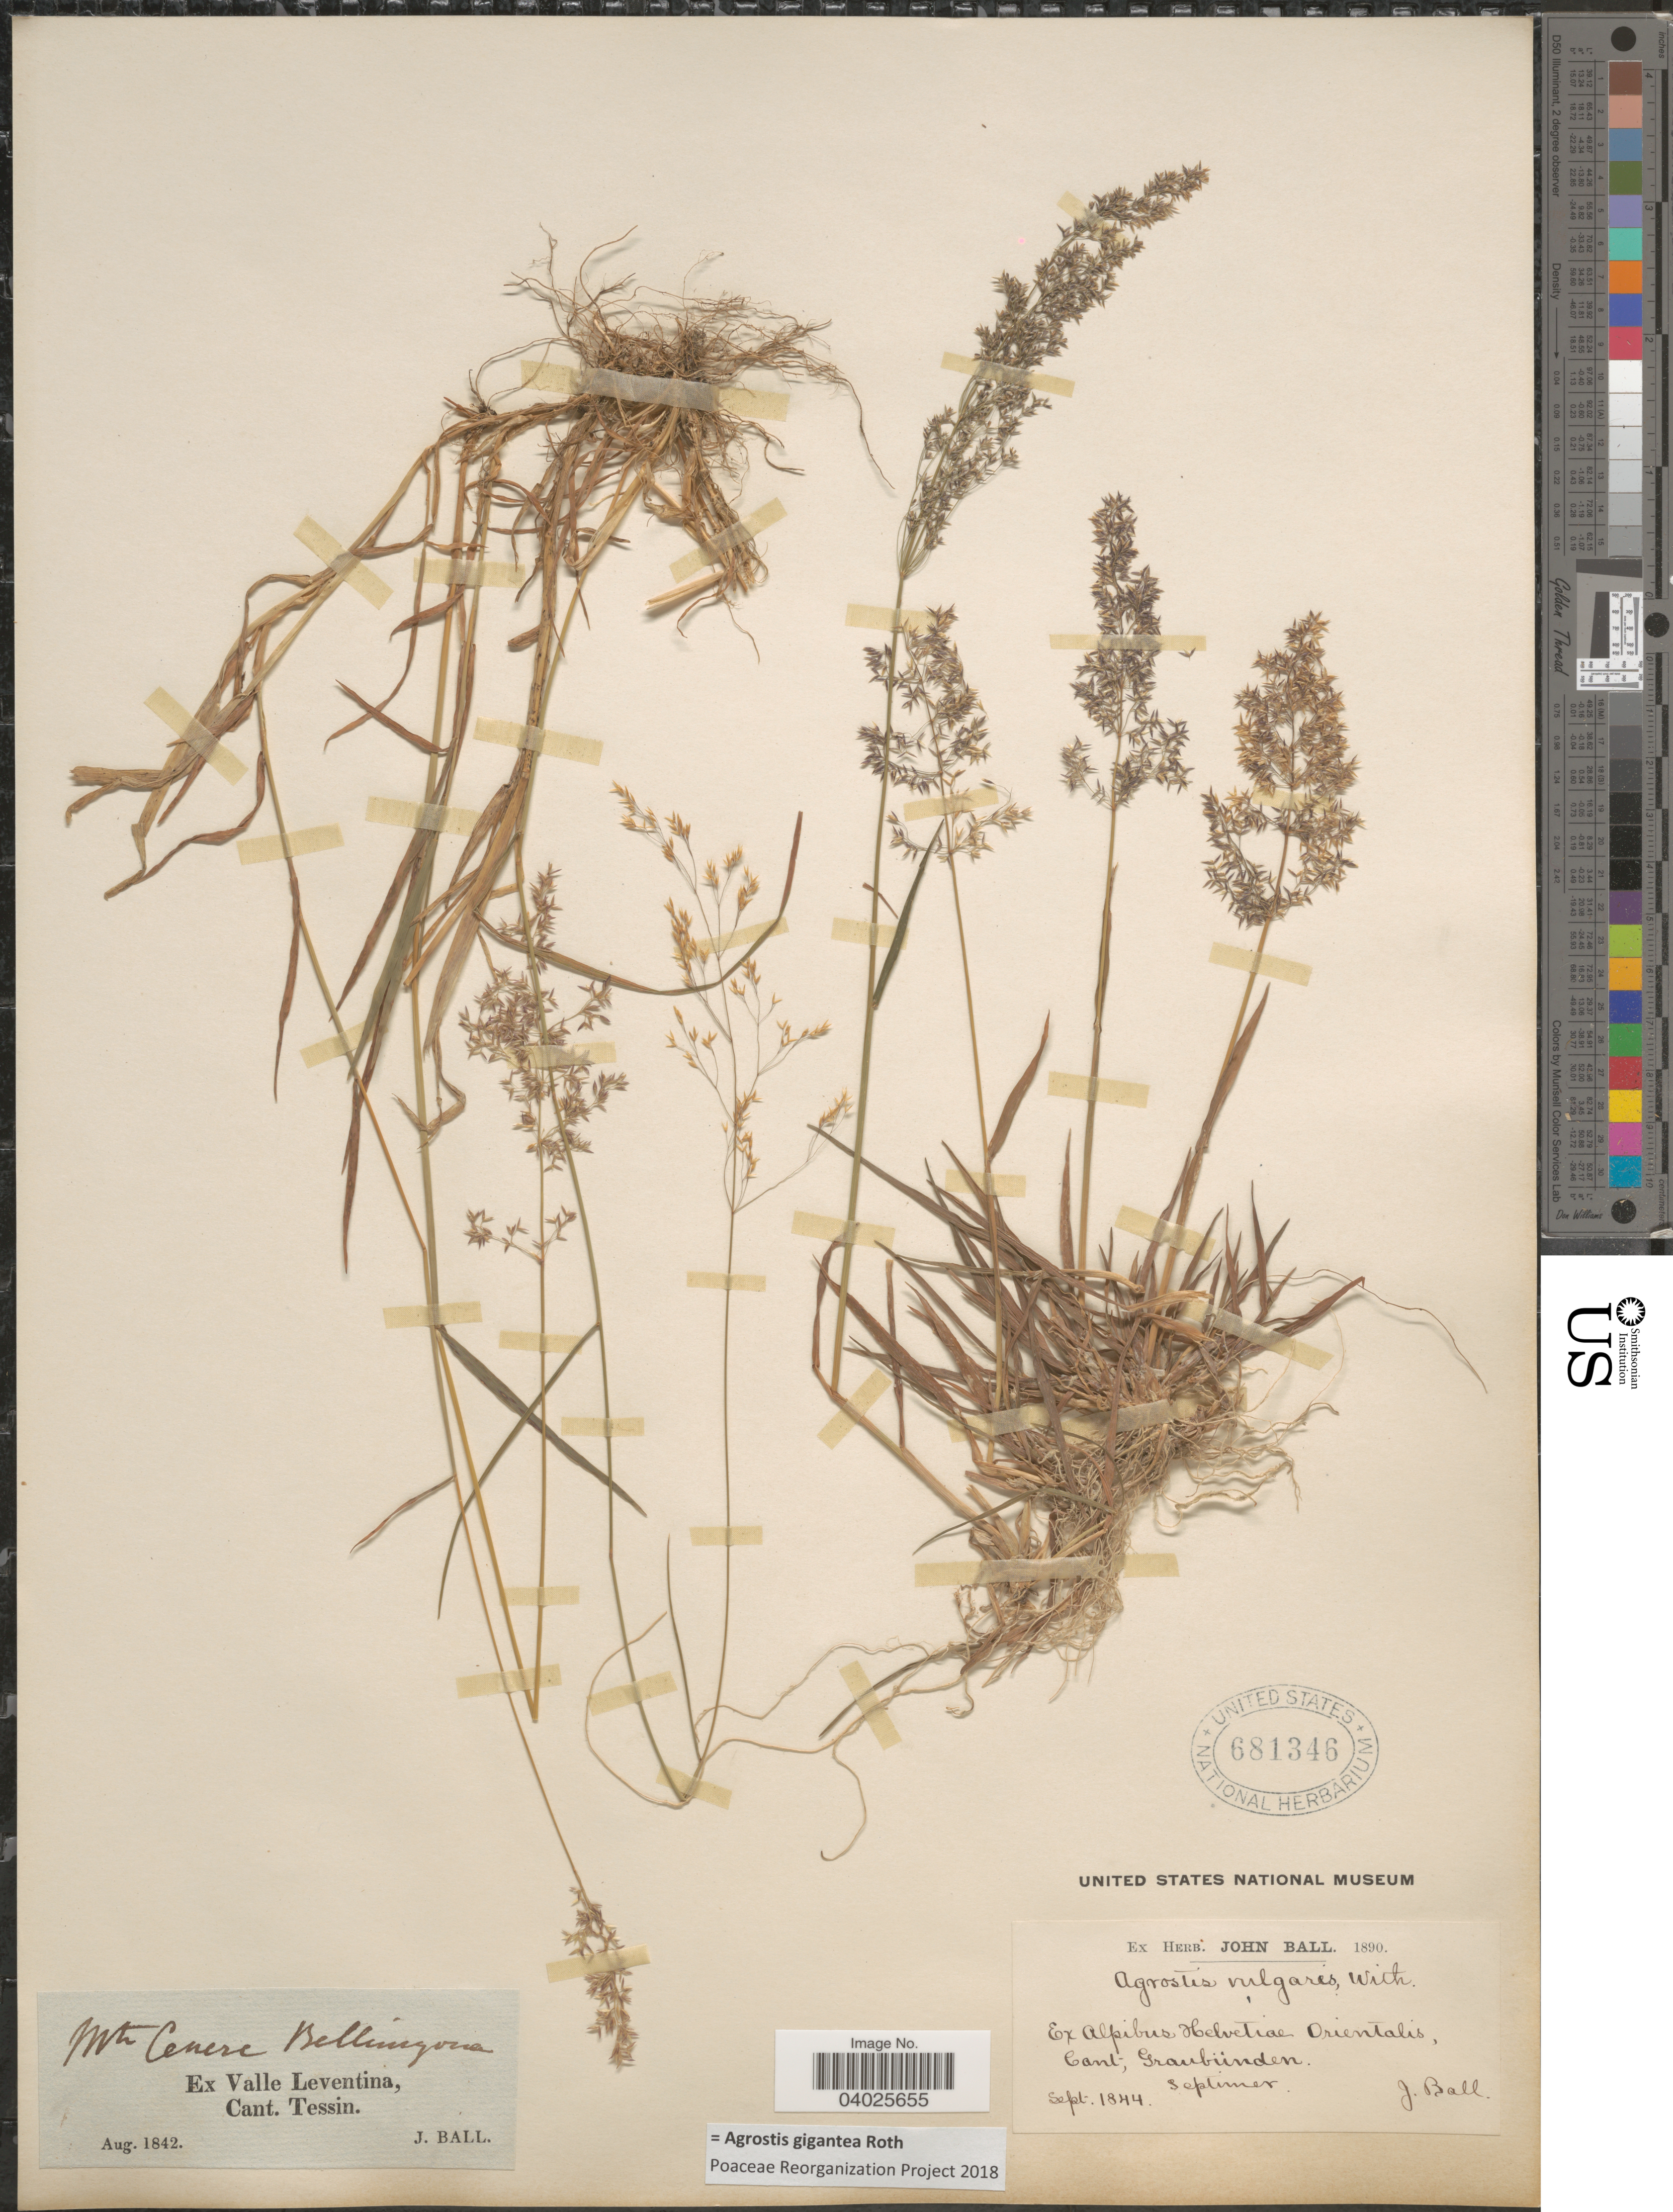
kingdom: Plantae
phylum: Tracheophyta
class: Liliopsida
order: Poales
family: Poaceae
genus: Agrostis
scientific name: Agrostis gigantea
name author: Roth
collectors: J. Ball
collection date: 1844-09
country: Switzerland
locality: Ex Alpibus Helvetiae Orientalis, Cant, Graubünden. Septimer.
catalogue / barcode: US 681346